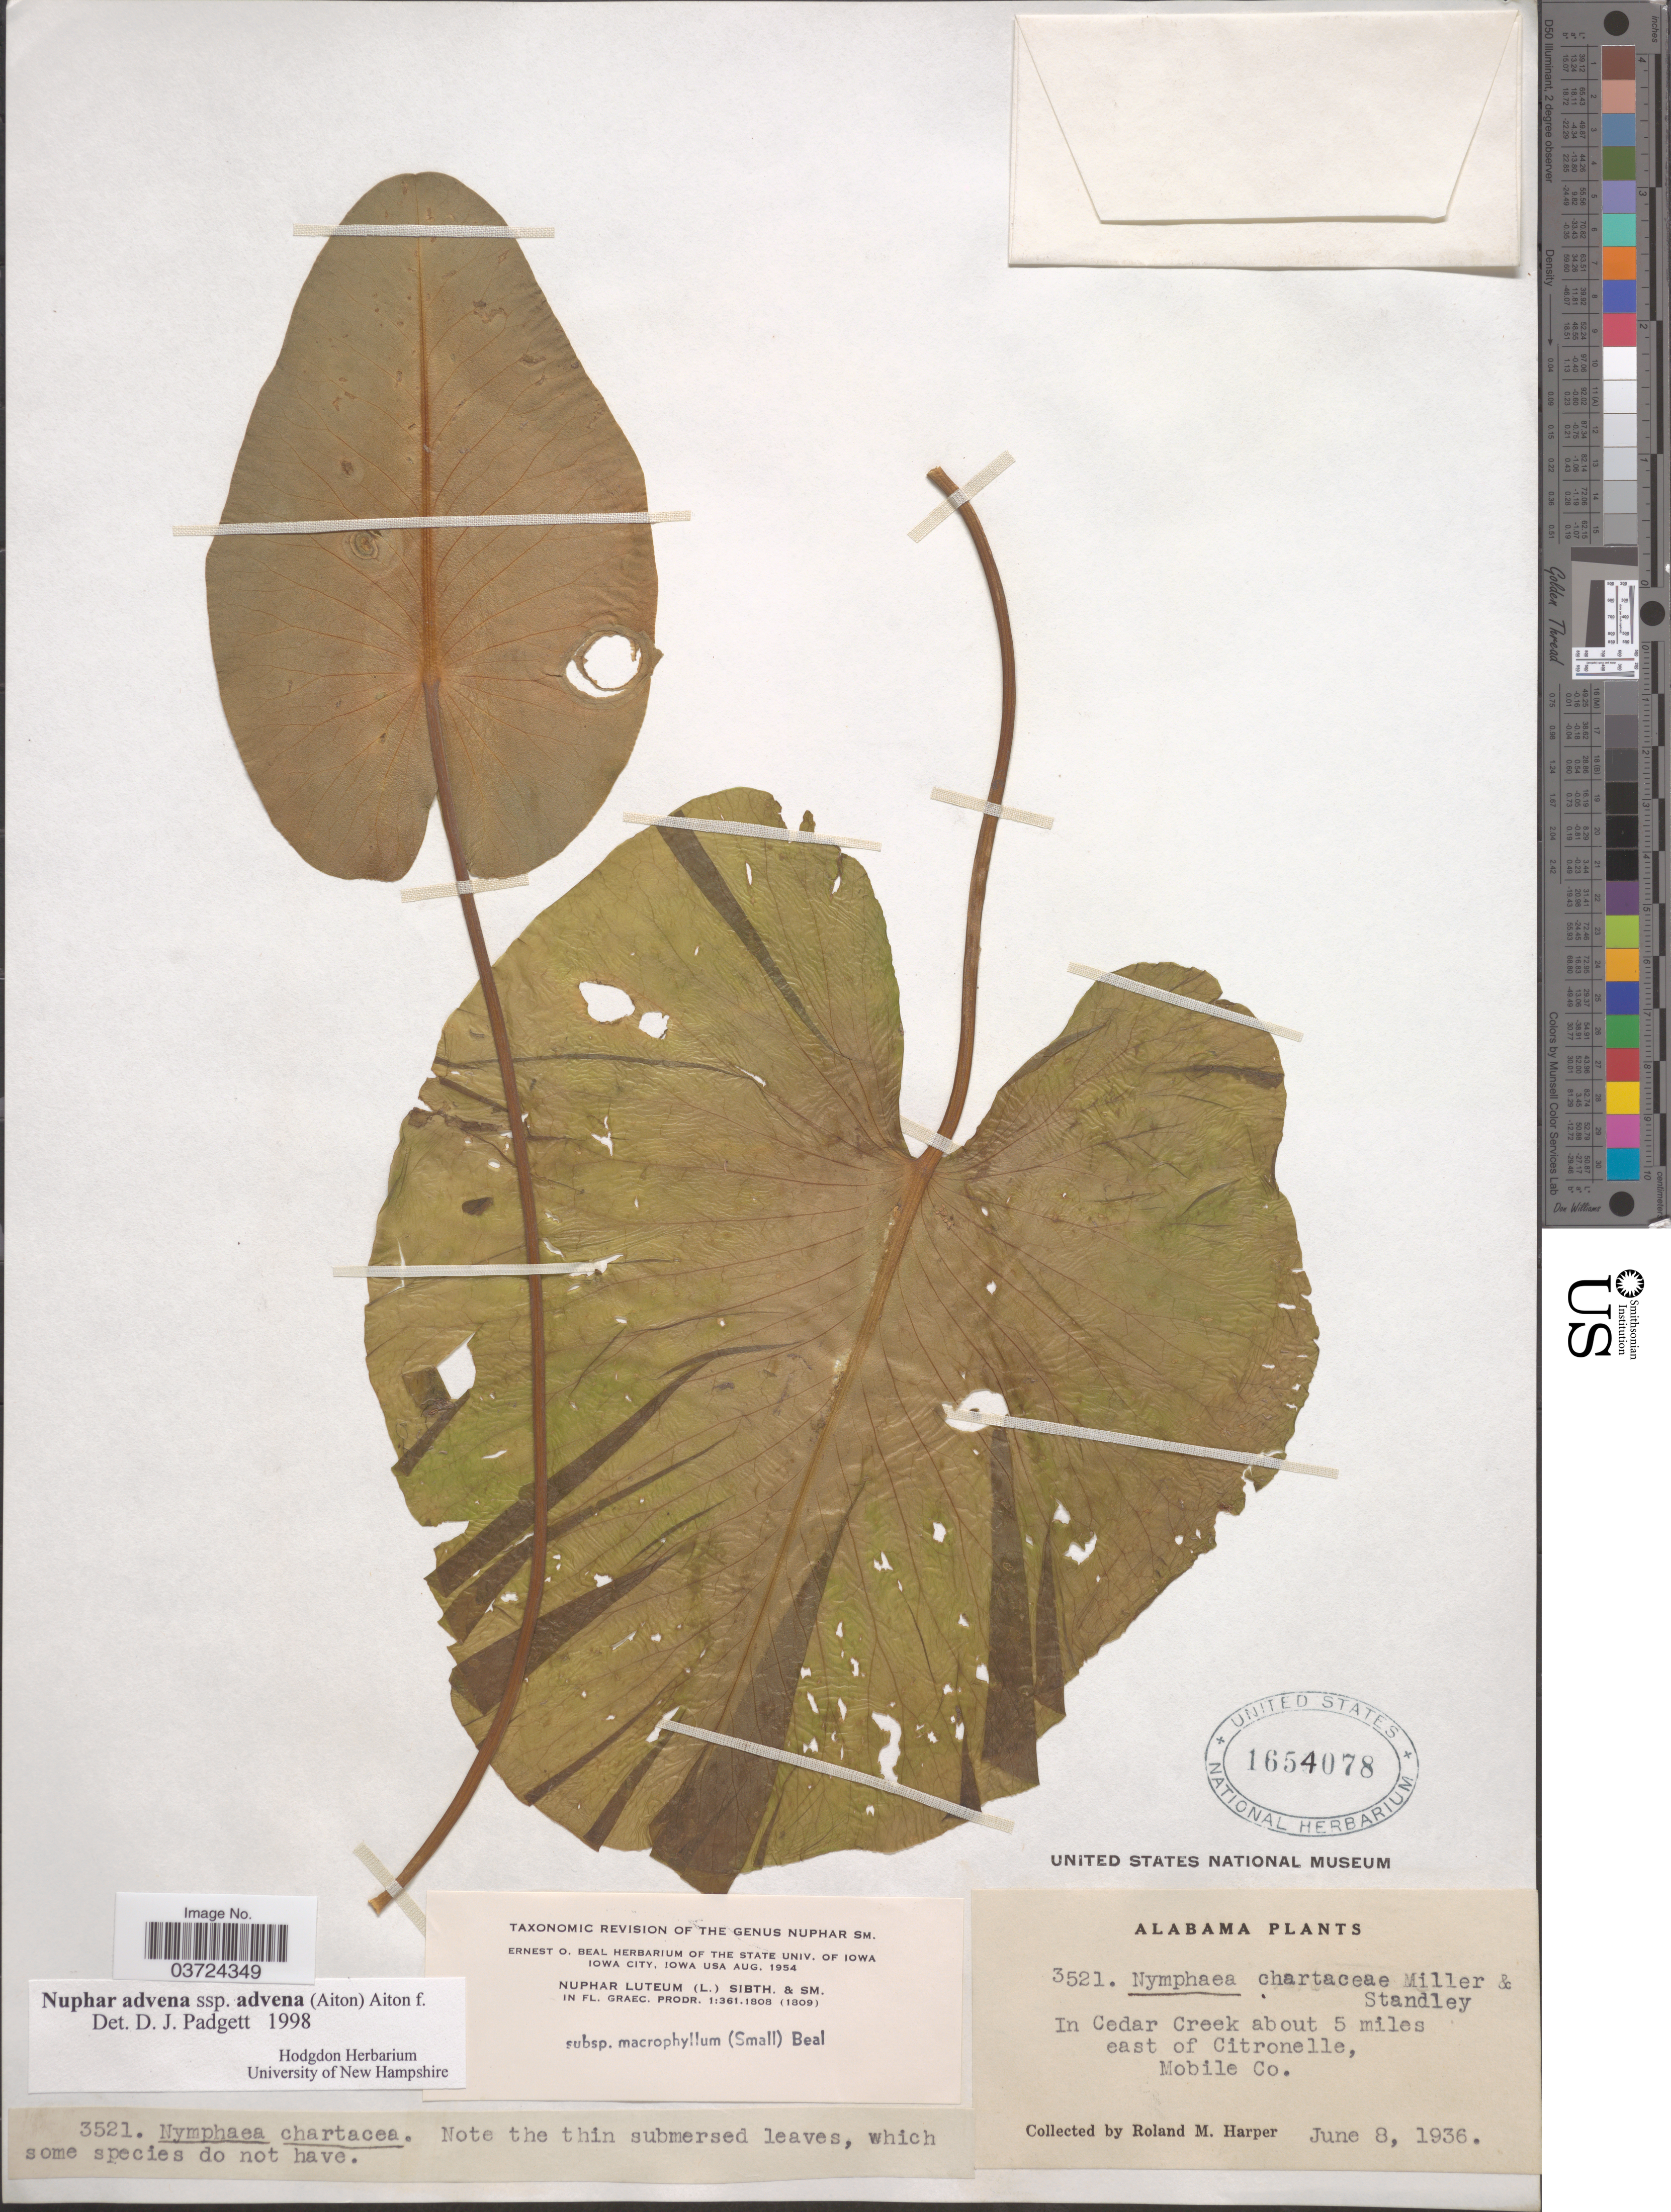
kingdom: Plantae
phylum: Tracheophyta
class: Magnoliopsida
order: Nymphaeales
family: Nymphaeaceae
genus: Nuphar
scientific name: Nuphar advena subsp. advena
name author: (Aiton) W.T. Aiton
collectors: R. M. Harper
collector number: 3521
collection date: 1936-06-08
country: United States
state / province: Alabama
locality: In Cedar Creek about 5 miles east of Citronelle, Mobile Co.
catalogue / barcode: US 1654078